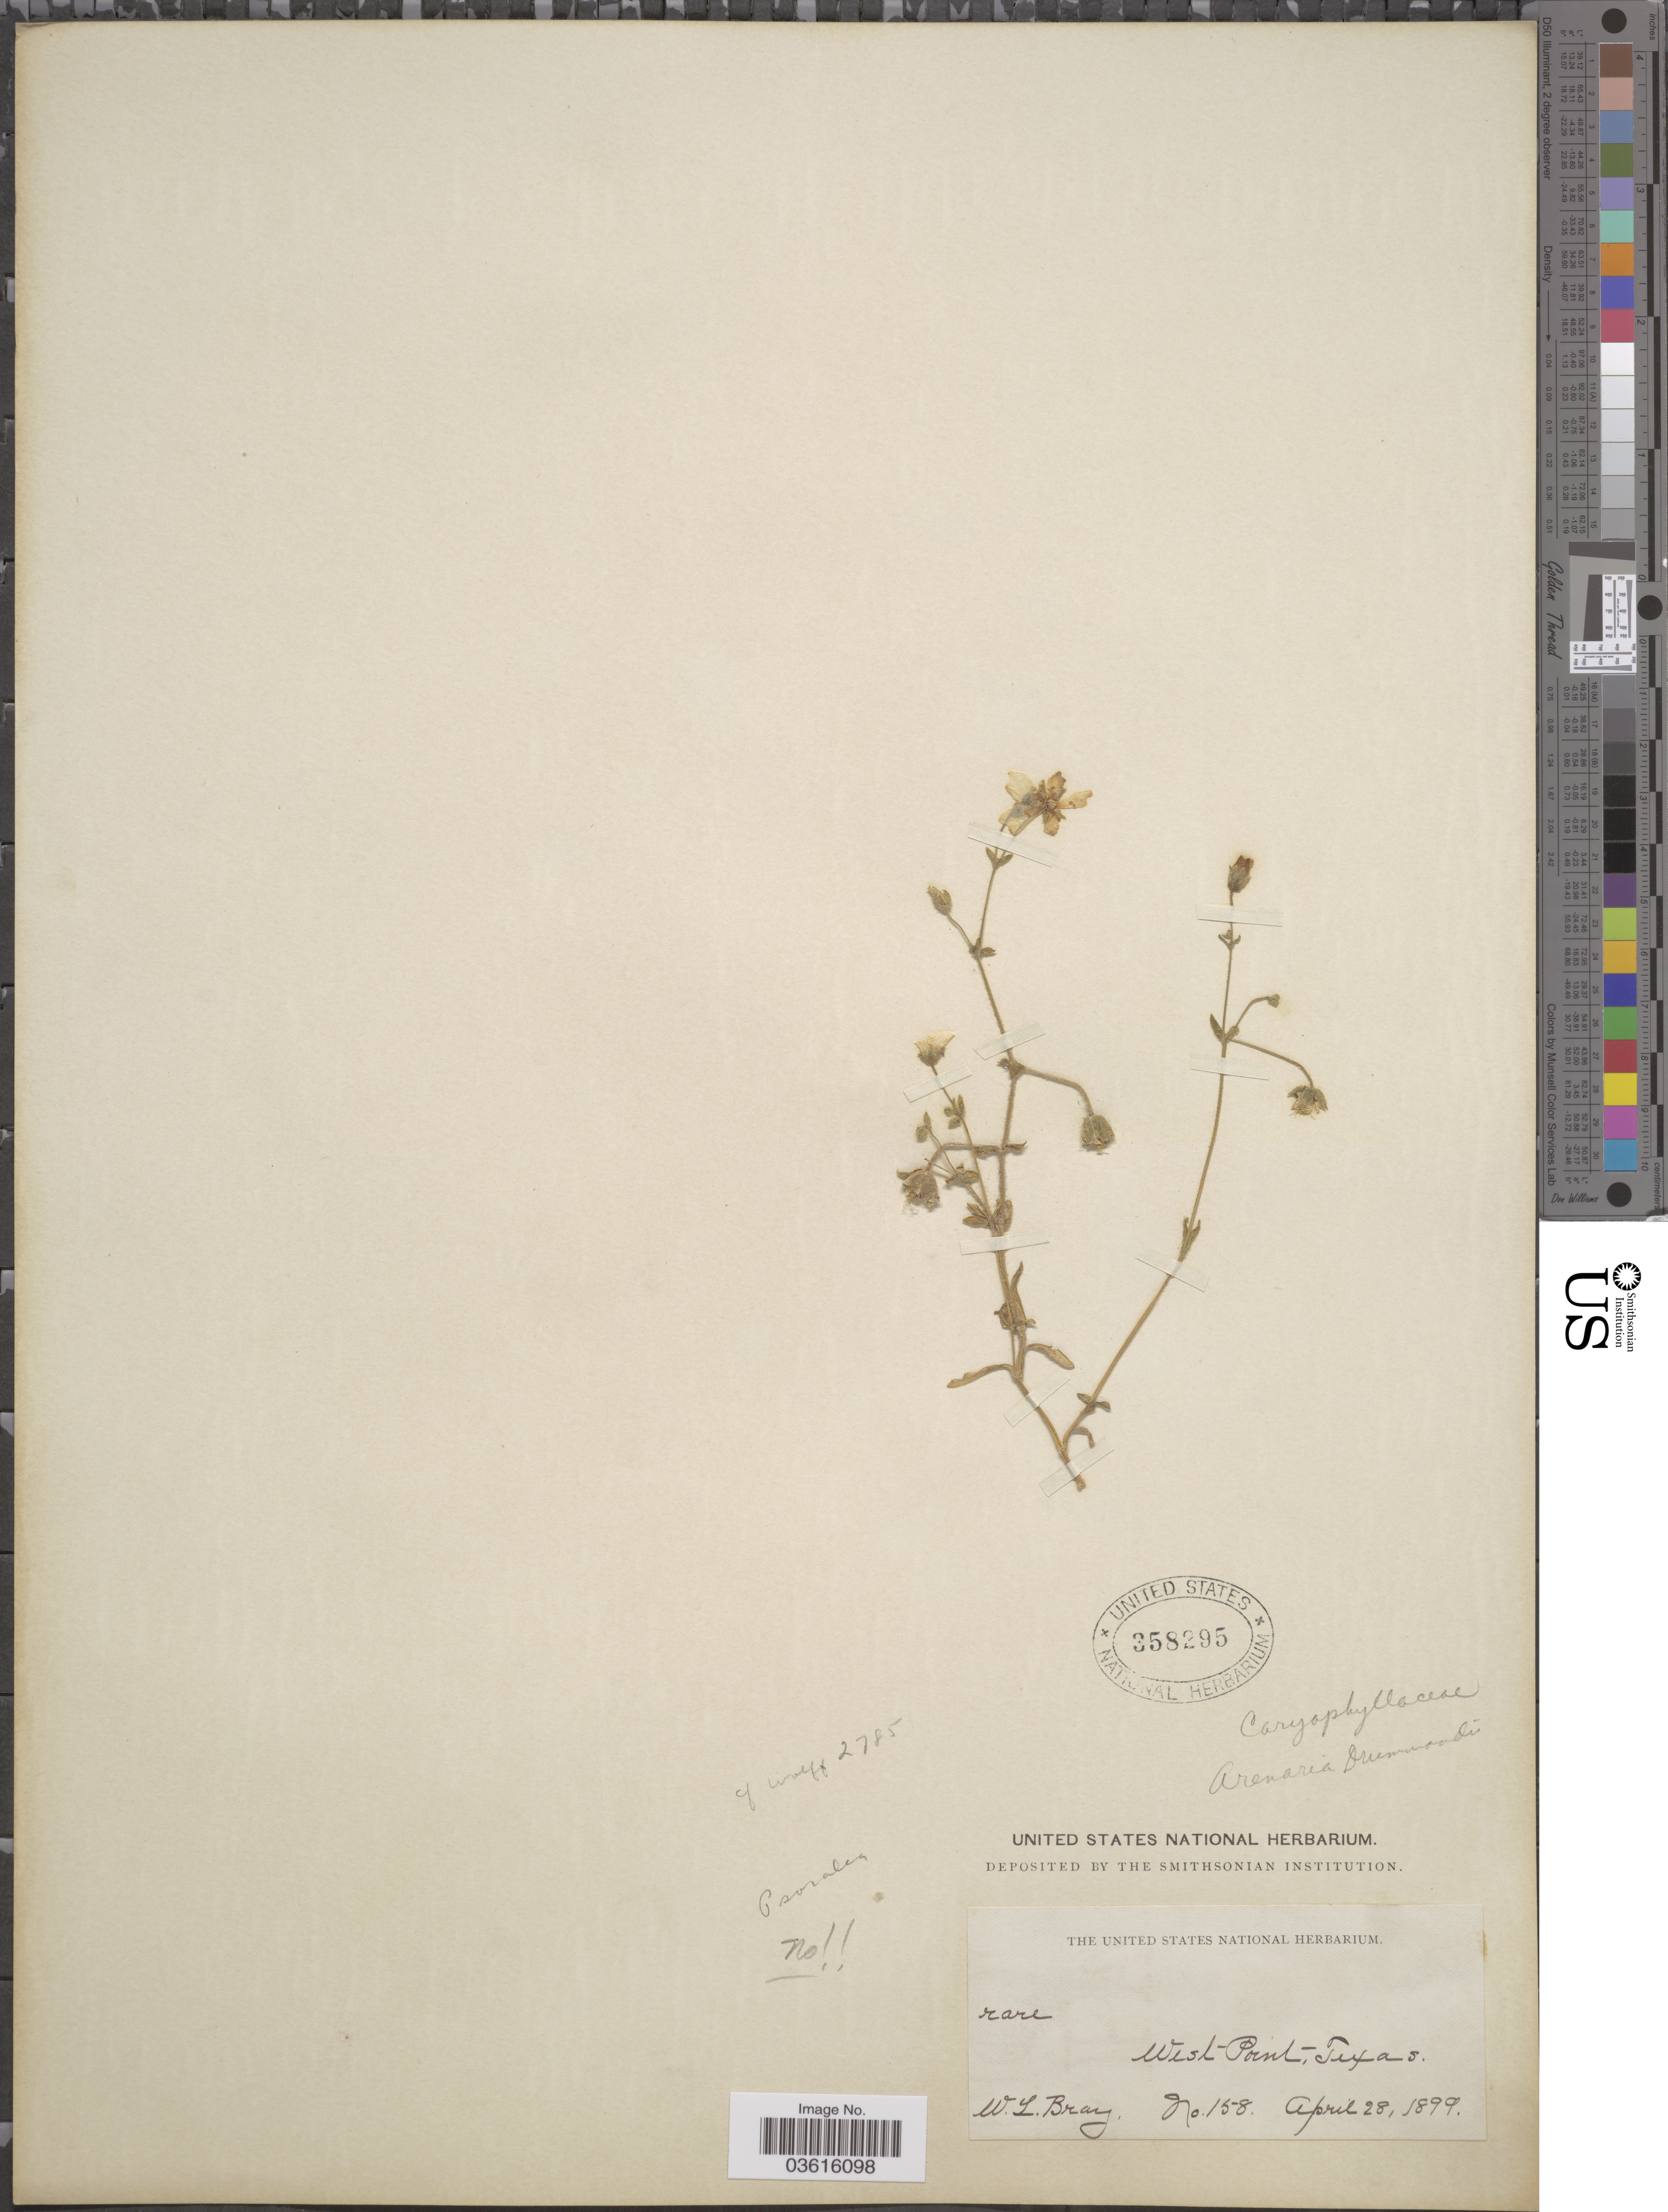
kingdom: Plantae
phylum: Tracheophyta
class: Magnoliopsida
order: Caryophyllales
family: Caryophyllaceae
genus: Minuartia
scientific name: Minuartia drummondii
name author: (Shinners) McNeill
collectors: W. L. Bray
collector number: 158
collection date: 1899-04-28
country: United States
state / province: Texas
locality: West Point.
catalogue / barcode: US 358295